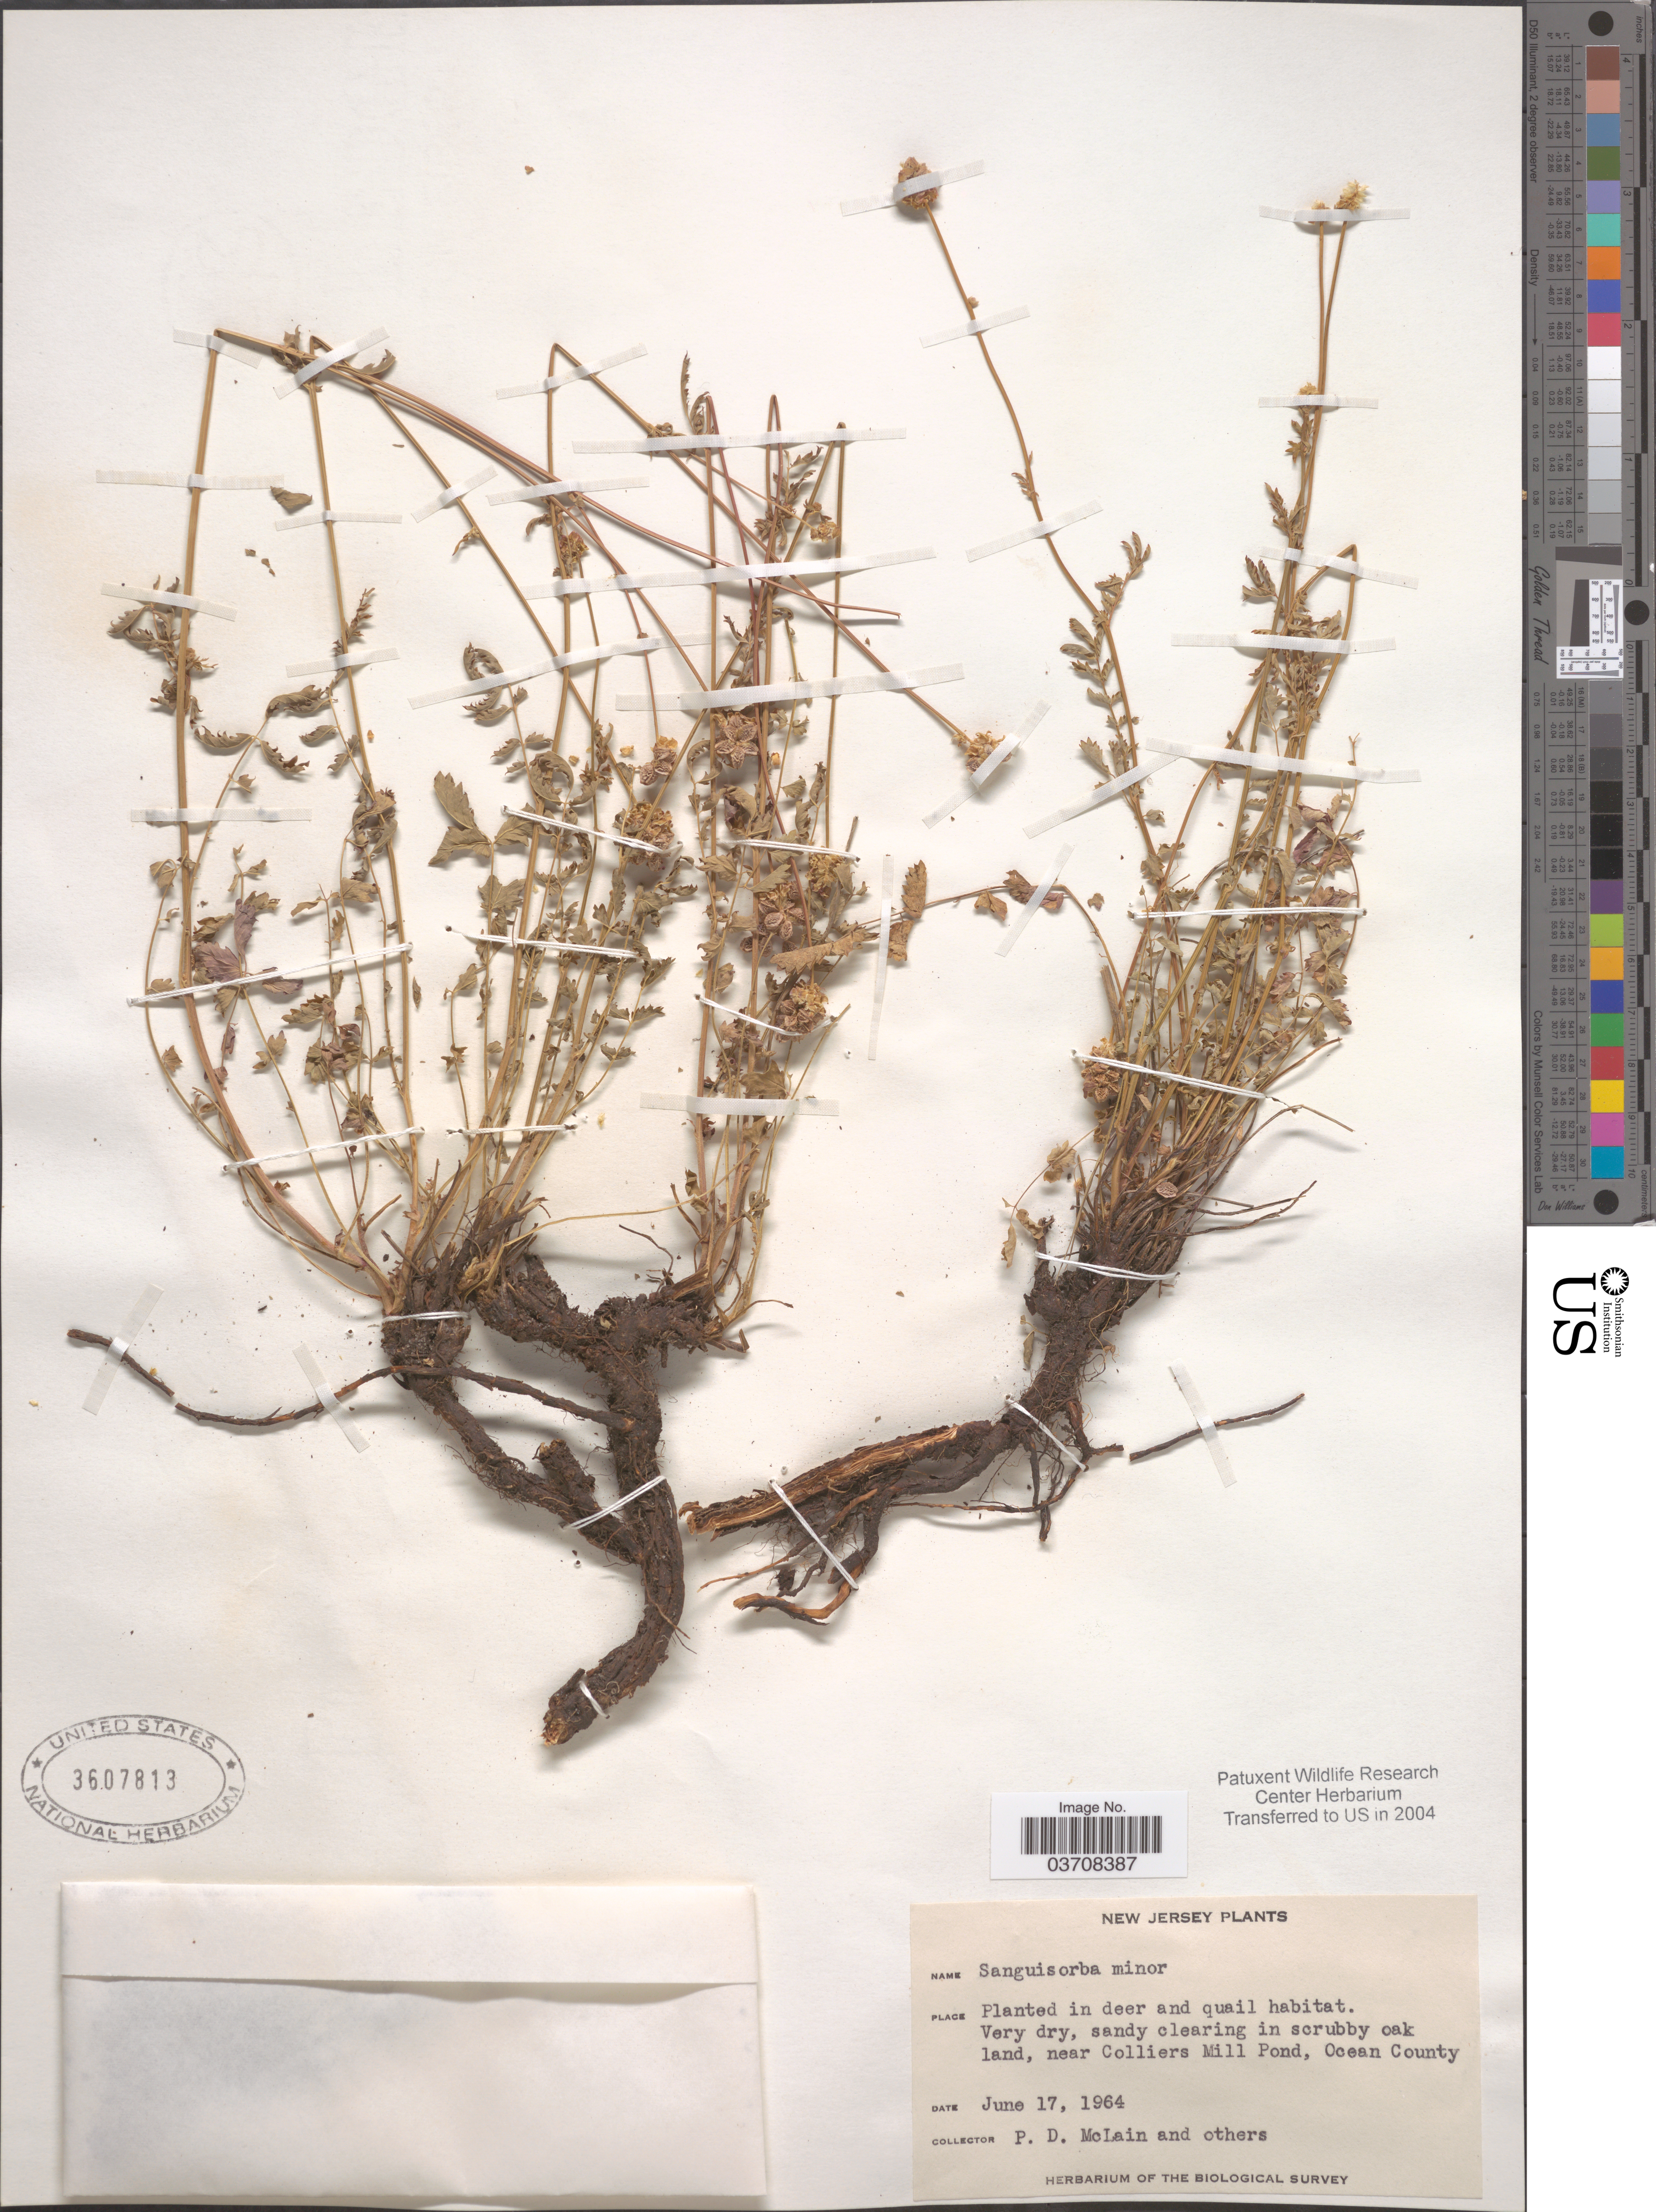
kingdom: Plantae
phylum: Tracheophyta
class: Magnoliopsida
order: Rosales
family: Rosaceae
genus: Sanguisorba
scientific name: Sanguisorba minor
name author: Scop.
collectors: P. McLain & et al.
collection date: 1964-06-17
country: United States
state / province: New Jersey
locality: Very dry, sandy clearing in scrubby oak land, near Colliers Mill Pond, Ocean County.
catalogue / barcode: US 3607813